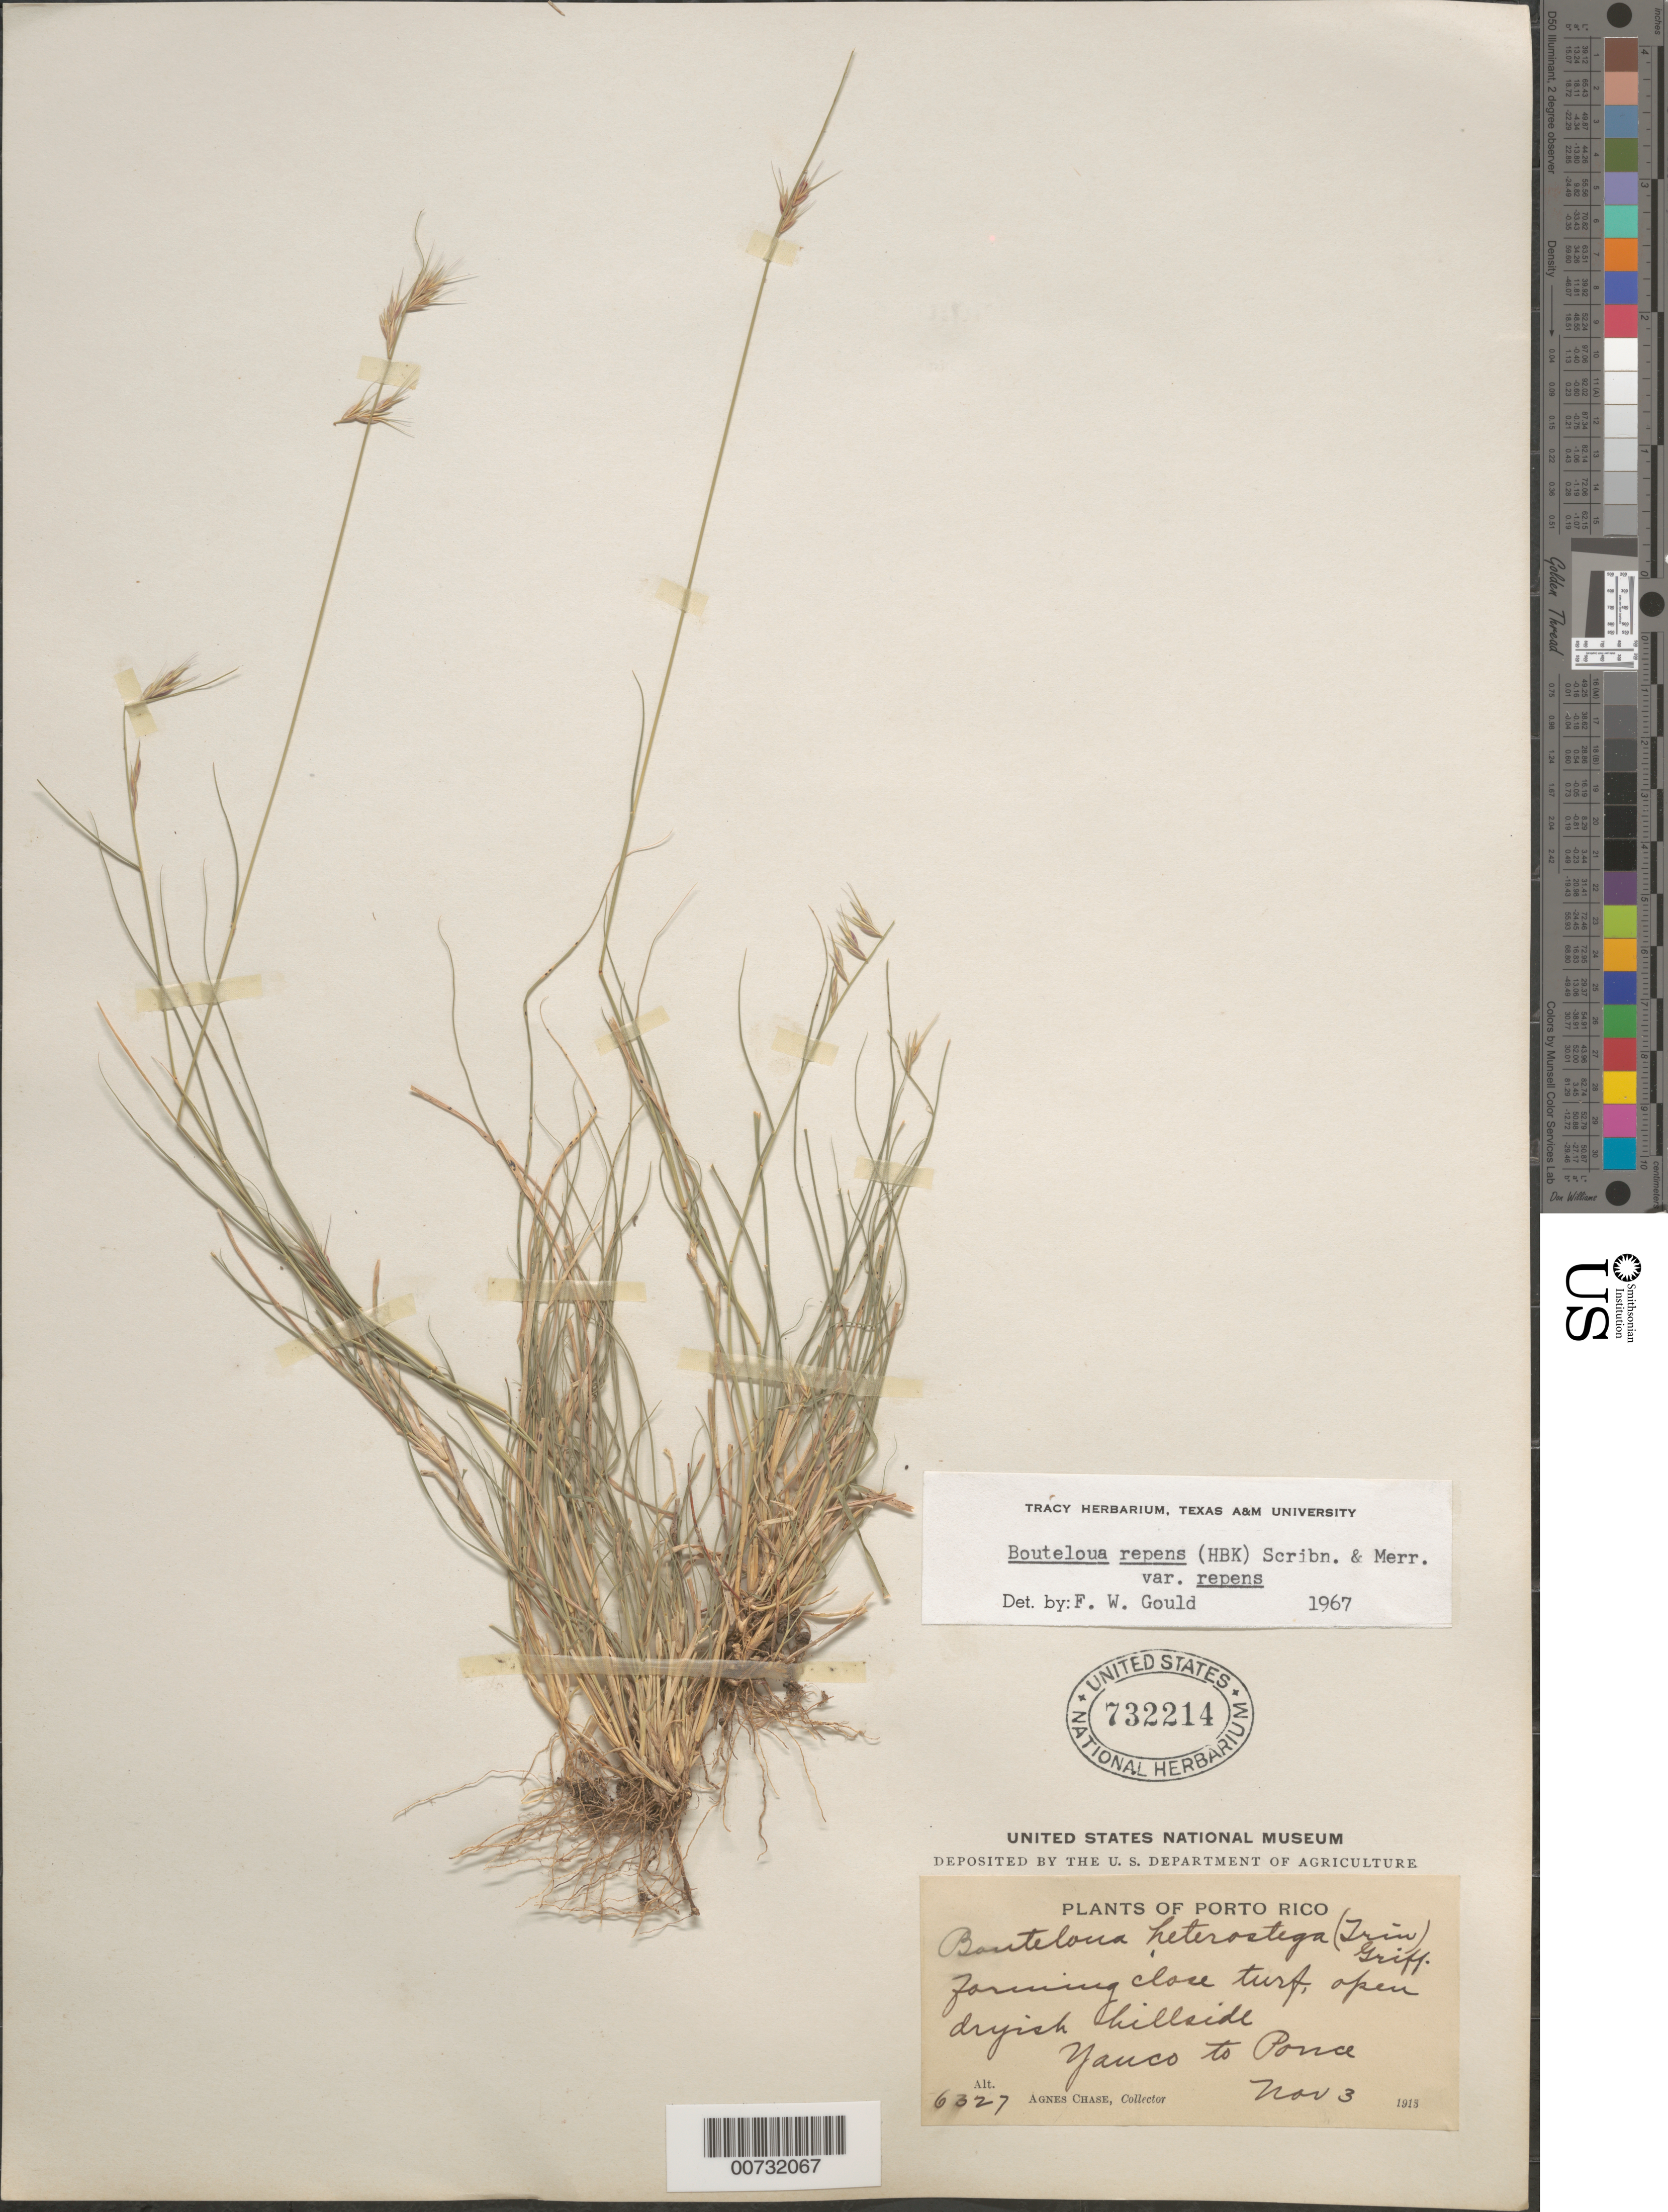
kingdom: Plantae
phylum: Tracheophyta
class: Liliopsida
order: Poales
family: Poaceae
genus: Bouteloua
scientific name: Bouteloua repens (H.B.K.) Scribn. & Merr. var. repens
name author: (Kunth) Scribn. & Merr.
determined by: Gould, F. W.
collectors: A. Chase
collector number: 6327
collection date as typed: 03 Nov 1913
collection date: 1913-11-03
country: Puerto Rico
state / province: Yauco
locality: Yauco to Ponce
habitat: Forming close turf, open dryish hillside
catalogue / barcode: US 732214